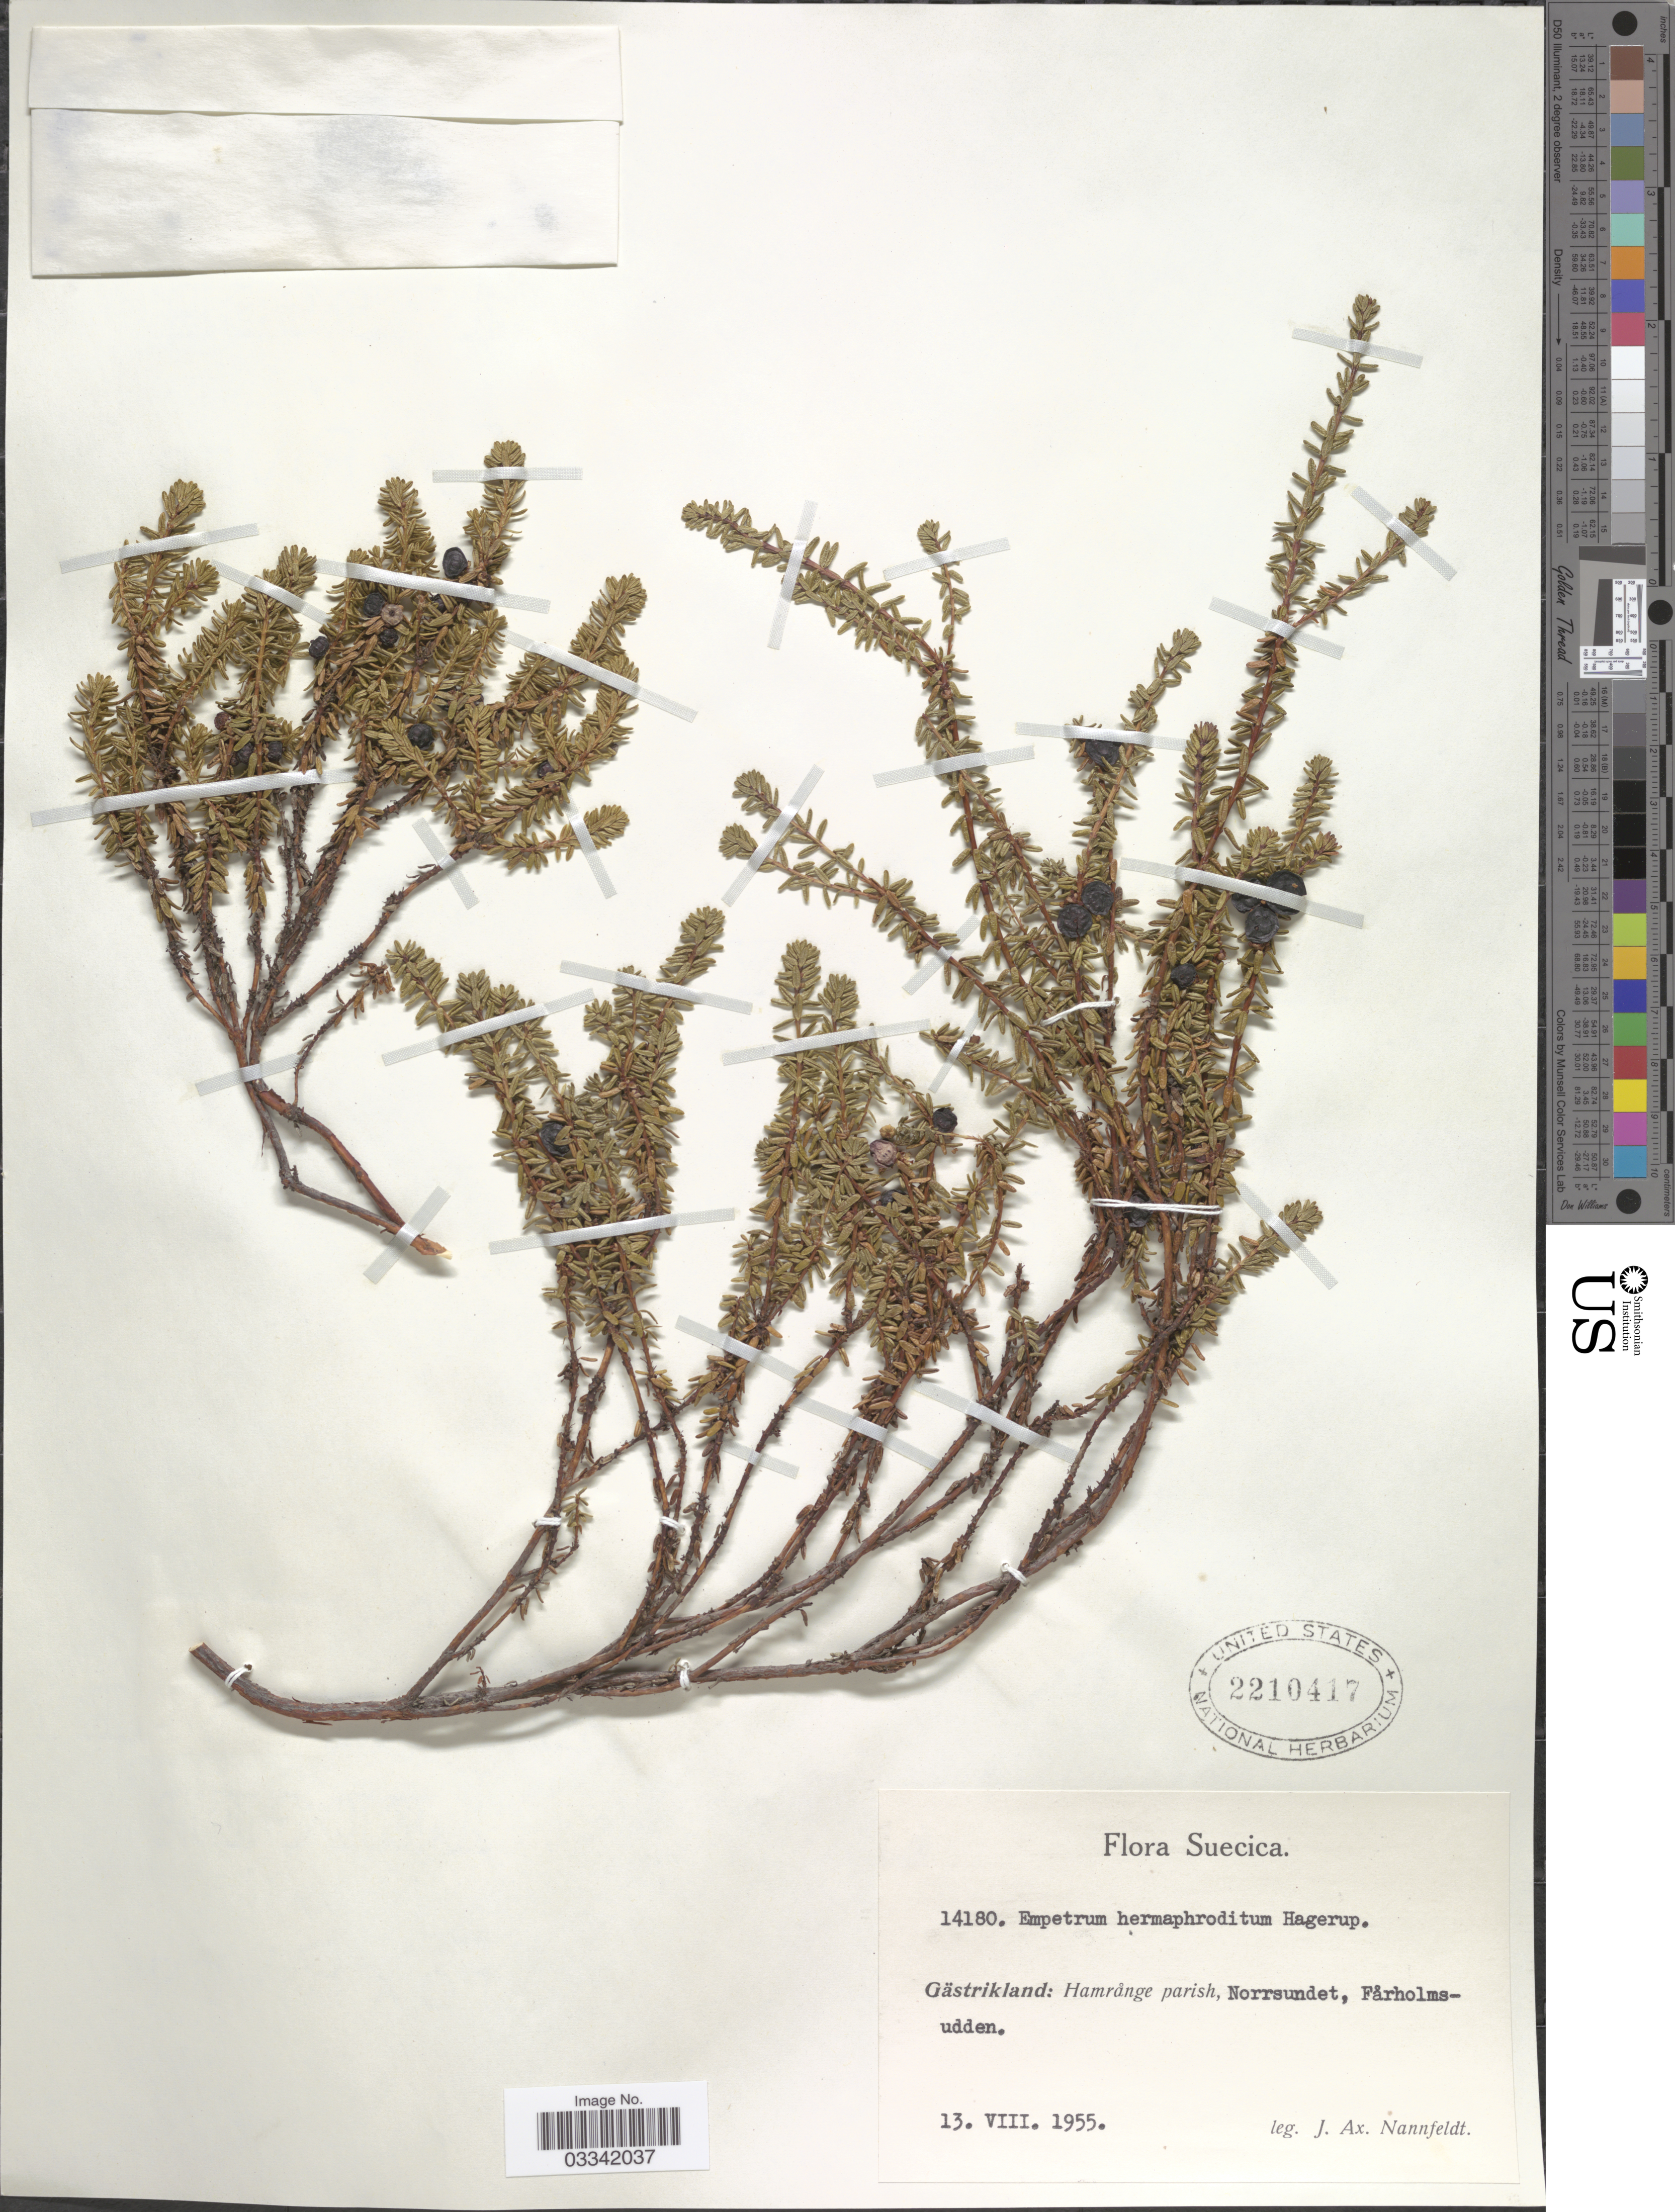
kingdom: Plantae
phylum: Tracheophyta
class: Magnoliopsida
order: Ericales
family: Ericaceae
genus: Empetrum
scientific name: Empetrum nigrum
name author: L.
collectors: J. Nannfeldt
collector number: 14180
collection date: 1955-08-13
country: Sweden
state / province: Gavleborg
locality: Suecica. Gästrikland: Hamrånge parish ,Norrsundet, Fårholmsudden.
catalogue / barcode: US 2210417